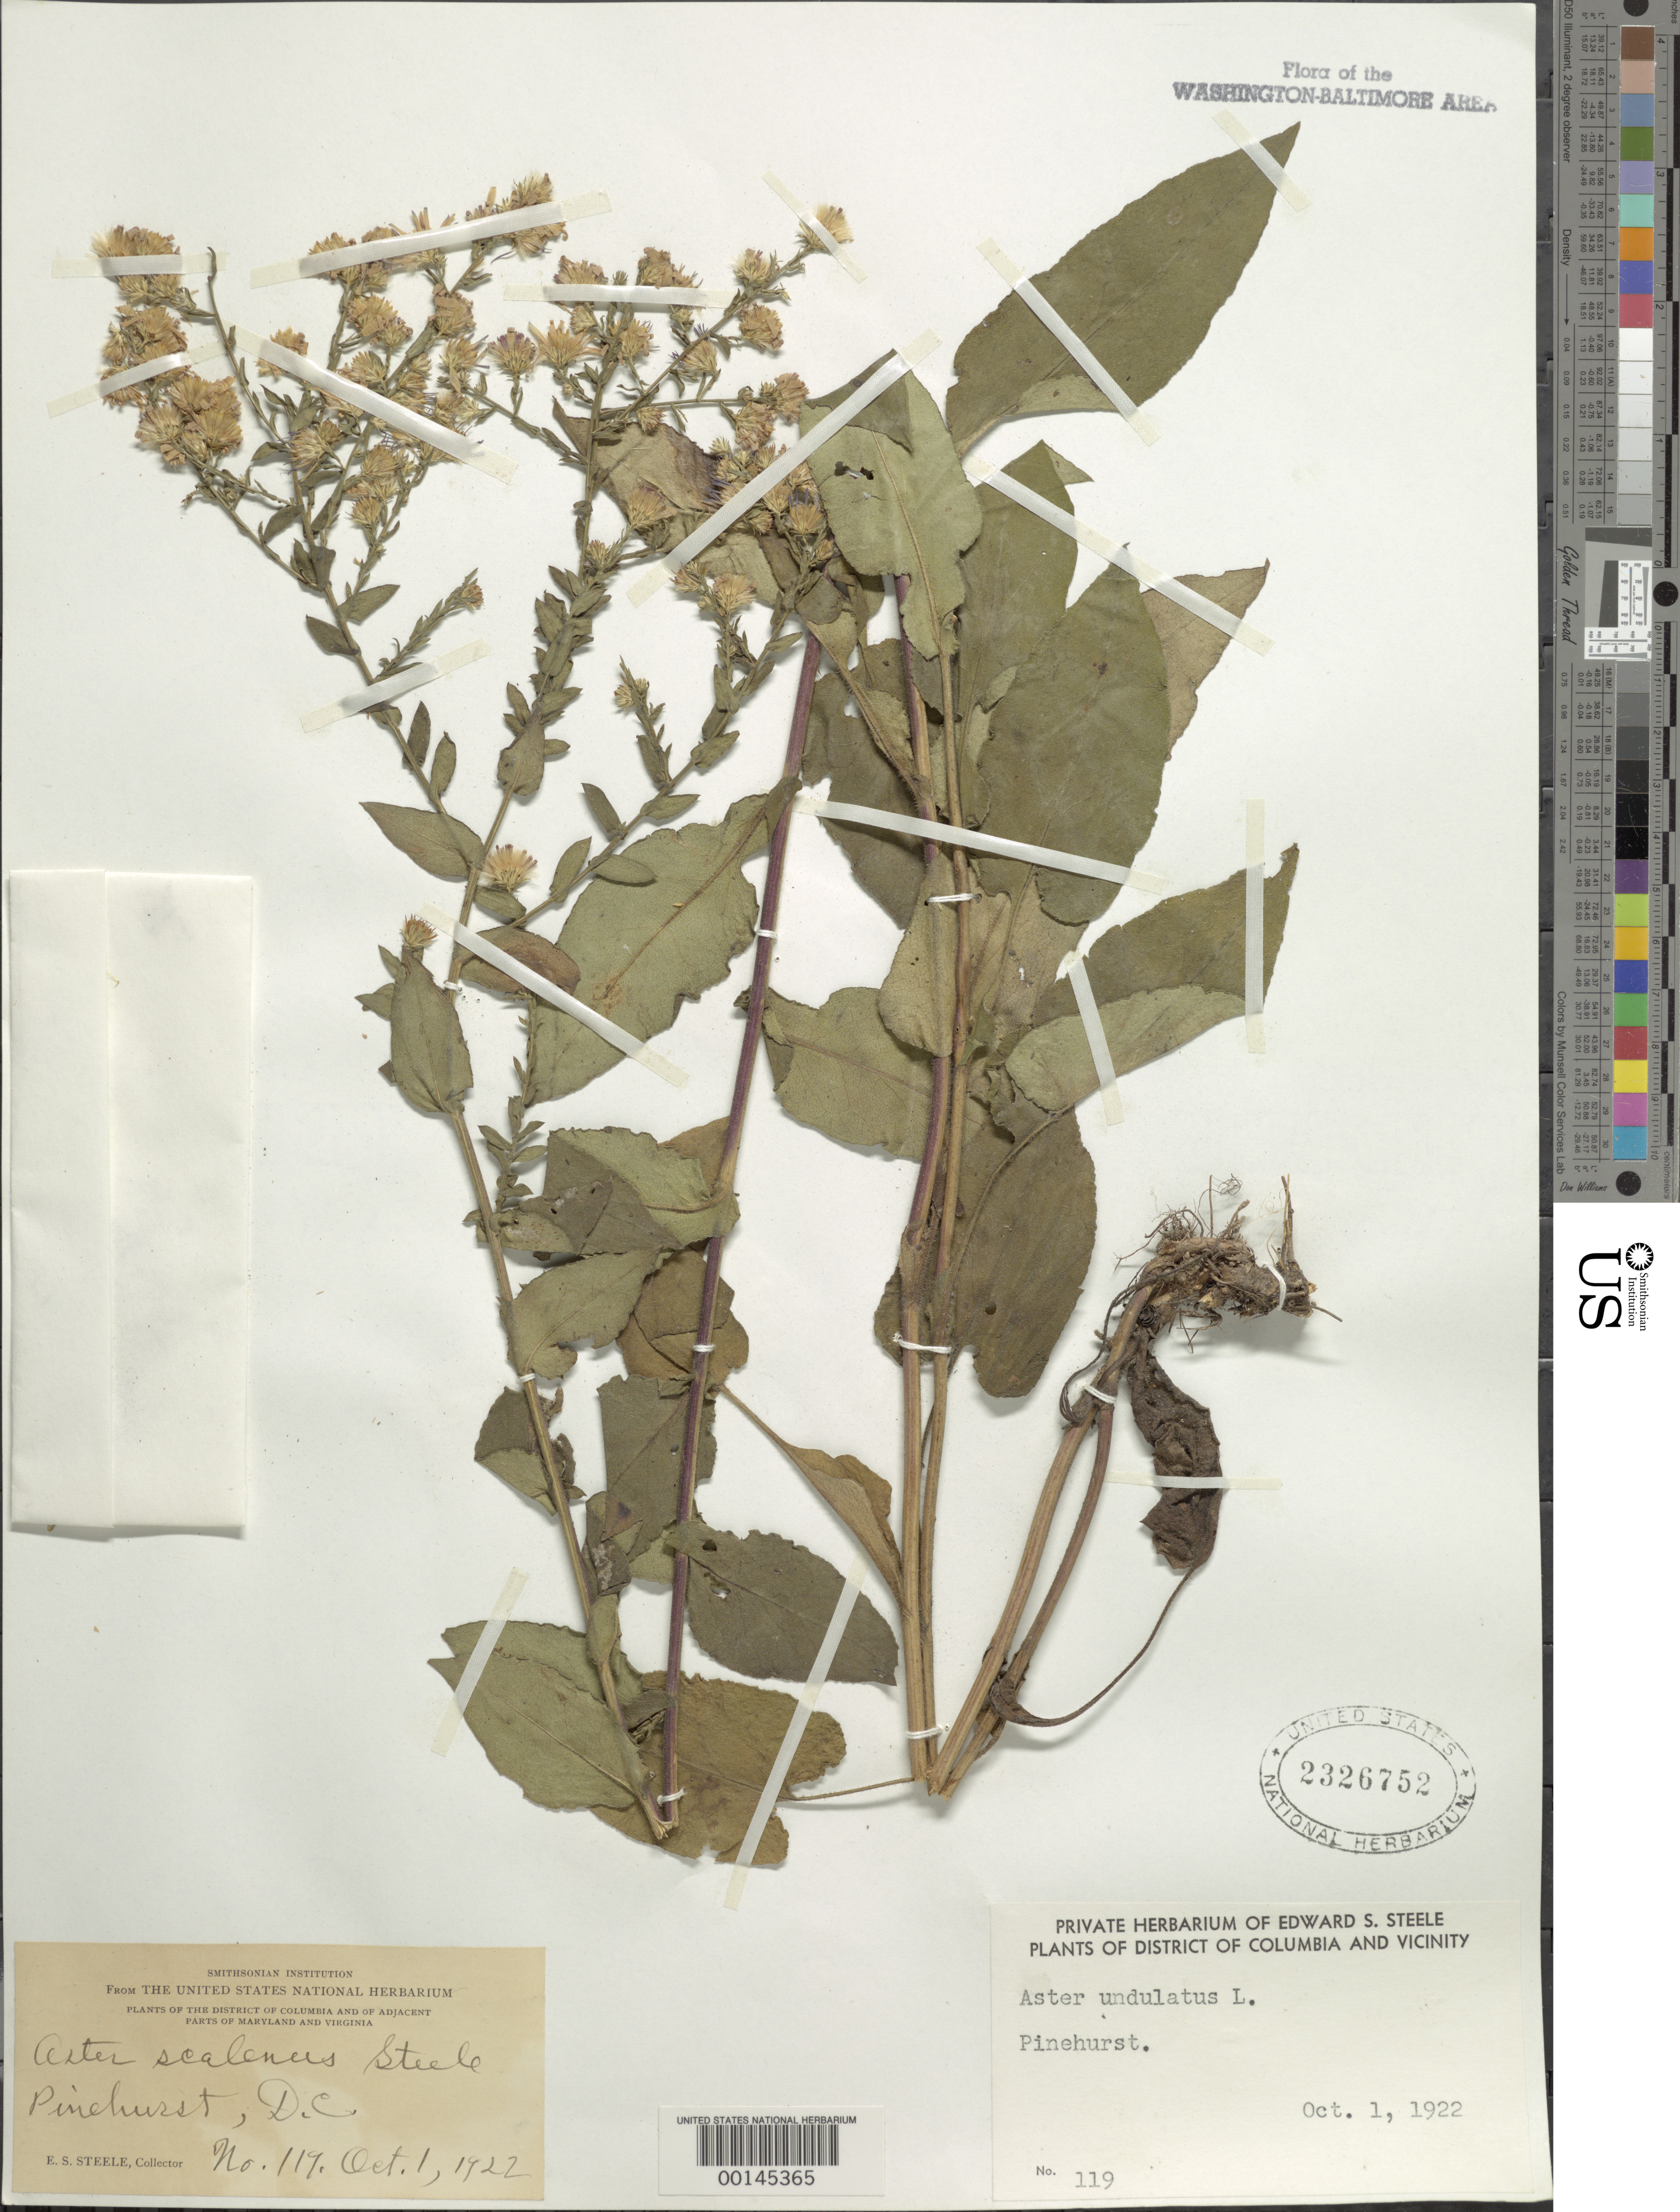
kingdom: Plantae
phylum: Tracheophyta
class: Magnoliopsida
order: Asterales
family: Asteraceae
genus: Symphyotrichum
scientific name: Symphyotrichum undulatum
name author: (L.) G.L. Nesom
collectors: E. Steele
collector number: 119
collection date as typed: -1 Oct 1922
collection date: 1922-10-01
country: United States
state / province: District of Columbia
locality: Pinehurst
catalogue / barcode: US 2326752